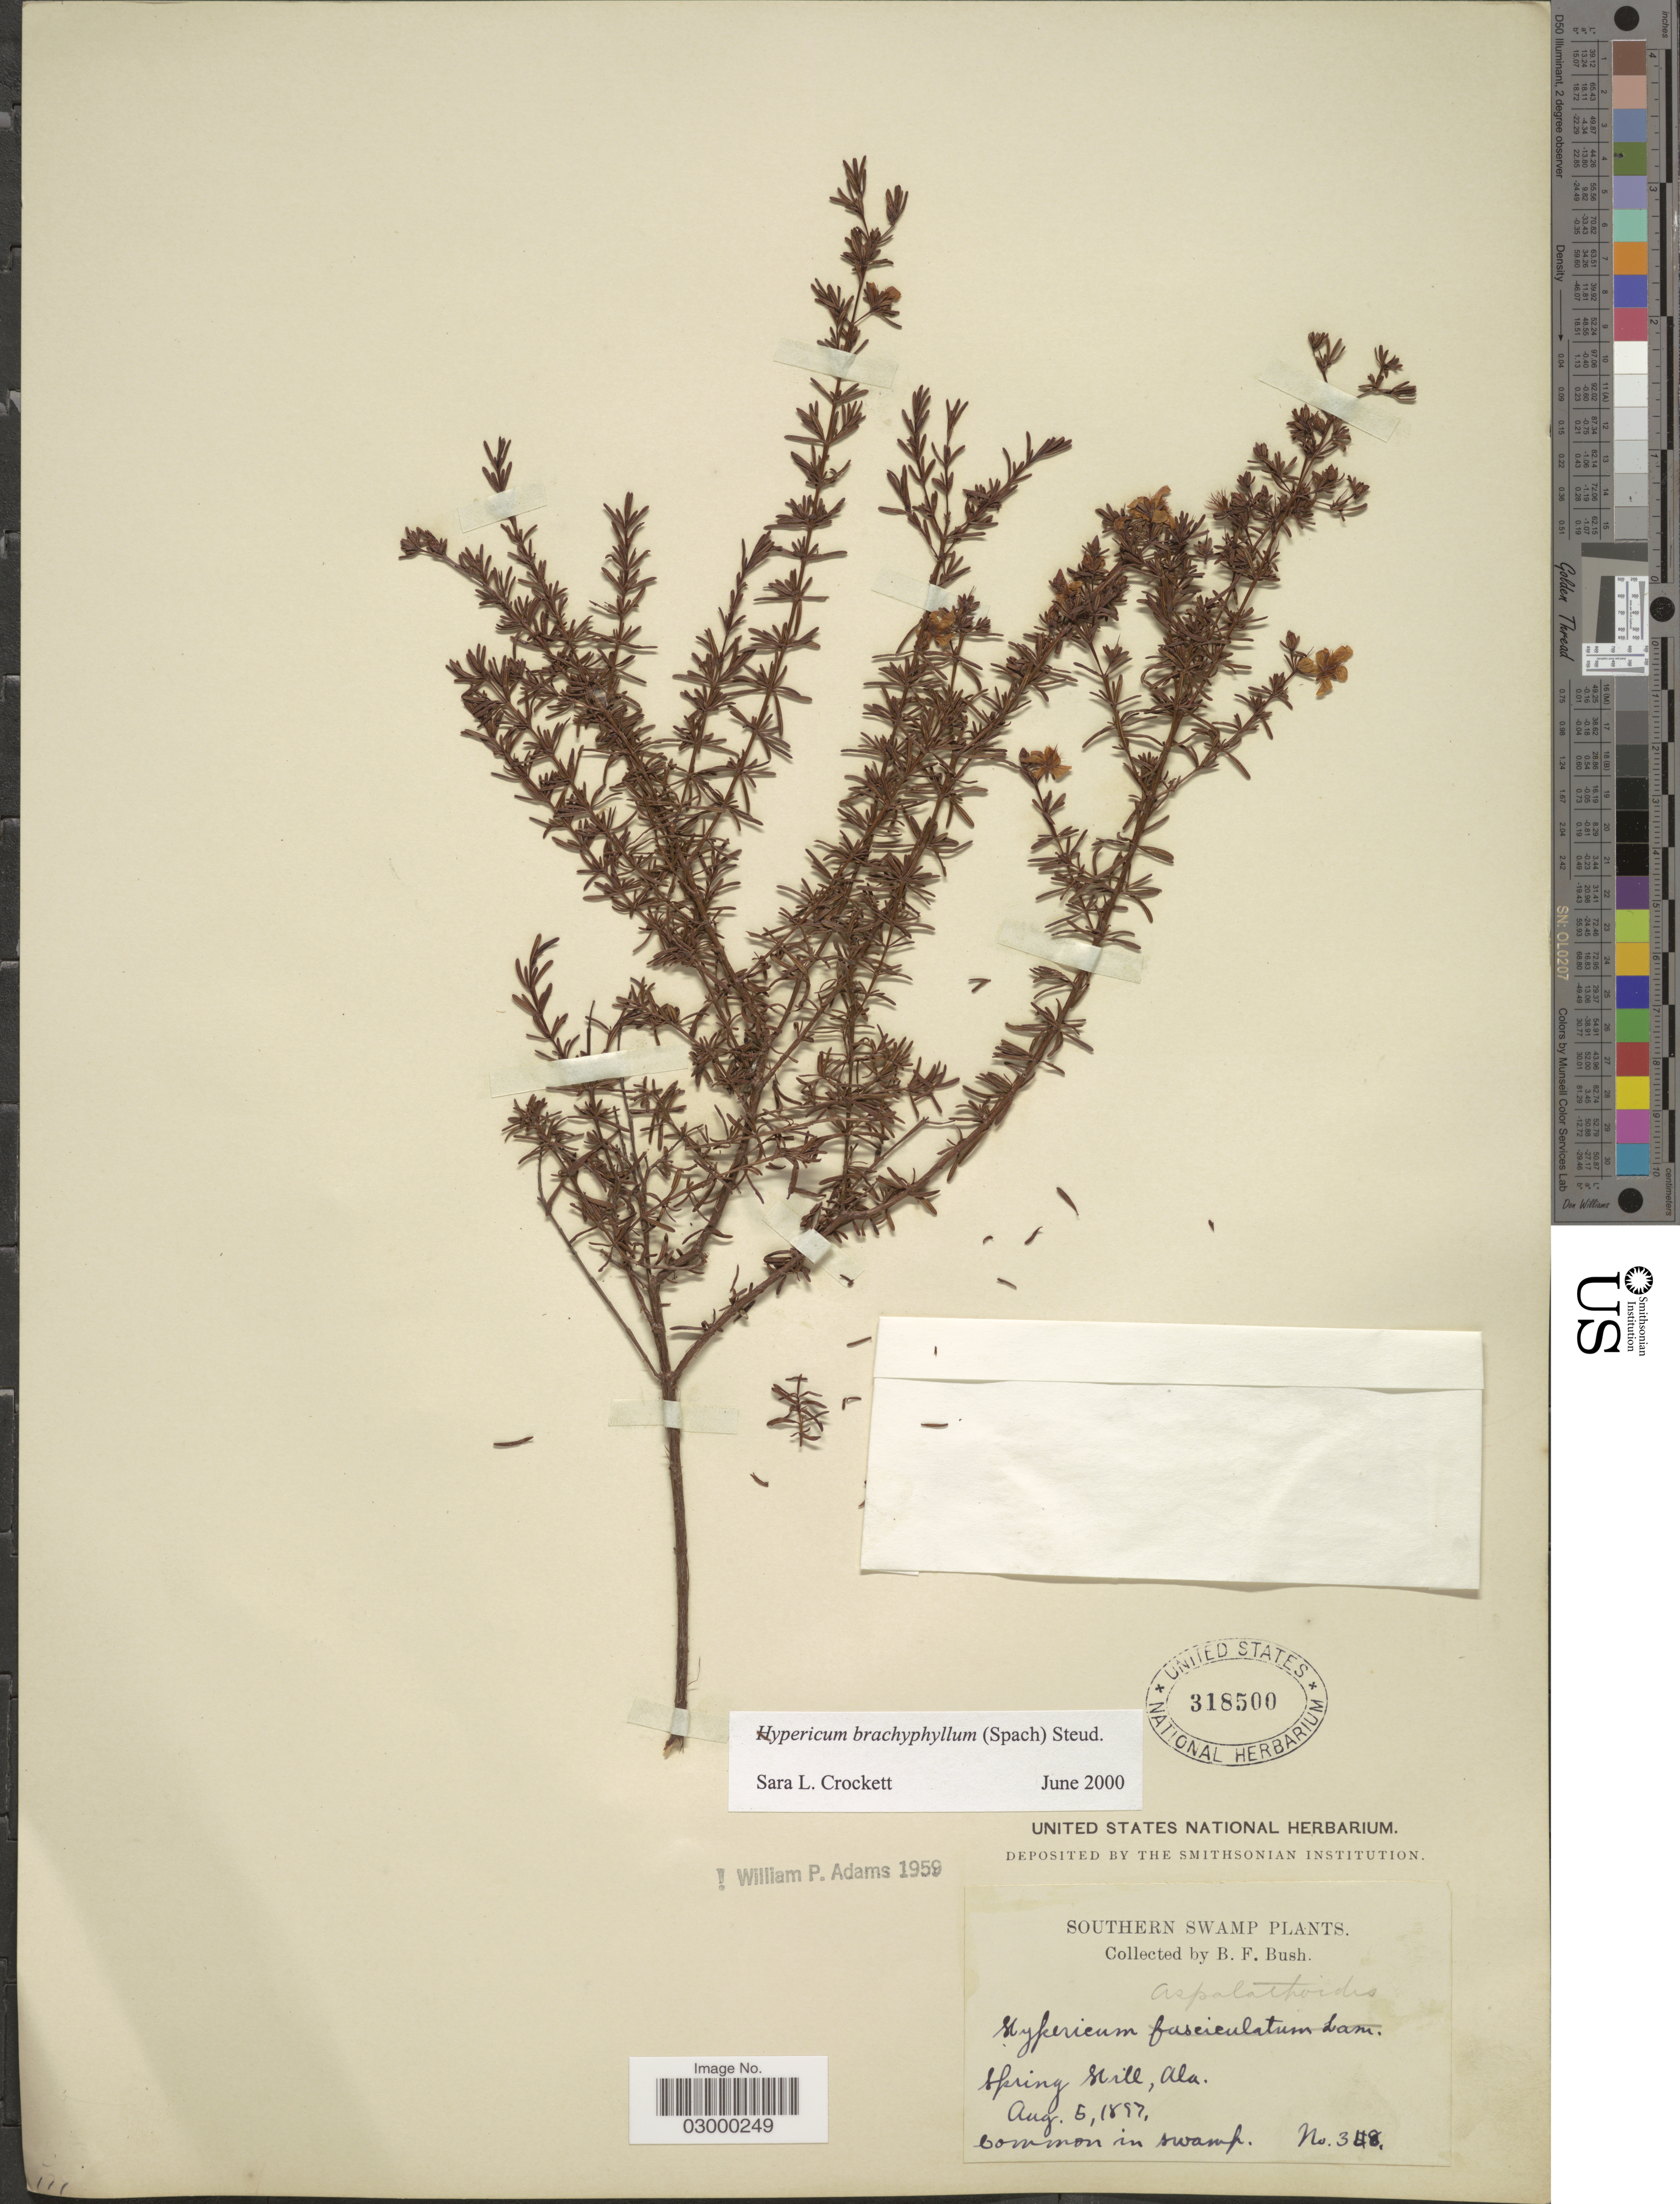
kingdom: Plantae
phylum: Tracheophyta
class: Magnoliopsida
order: Malpighiales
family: Hypericaceae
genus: Hypericum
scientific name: Hypericum brachyphyllum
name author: (Spach) Steud.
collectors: B. F. Bush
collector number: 348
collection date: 1897-08-05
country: United States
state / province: Alabama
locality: Southern Swamp, Spring Hill.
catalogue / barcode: US 318500